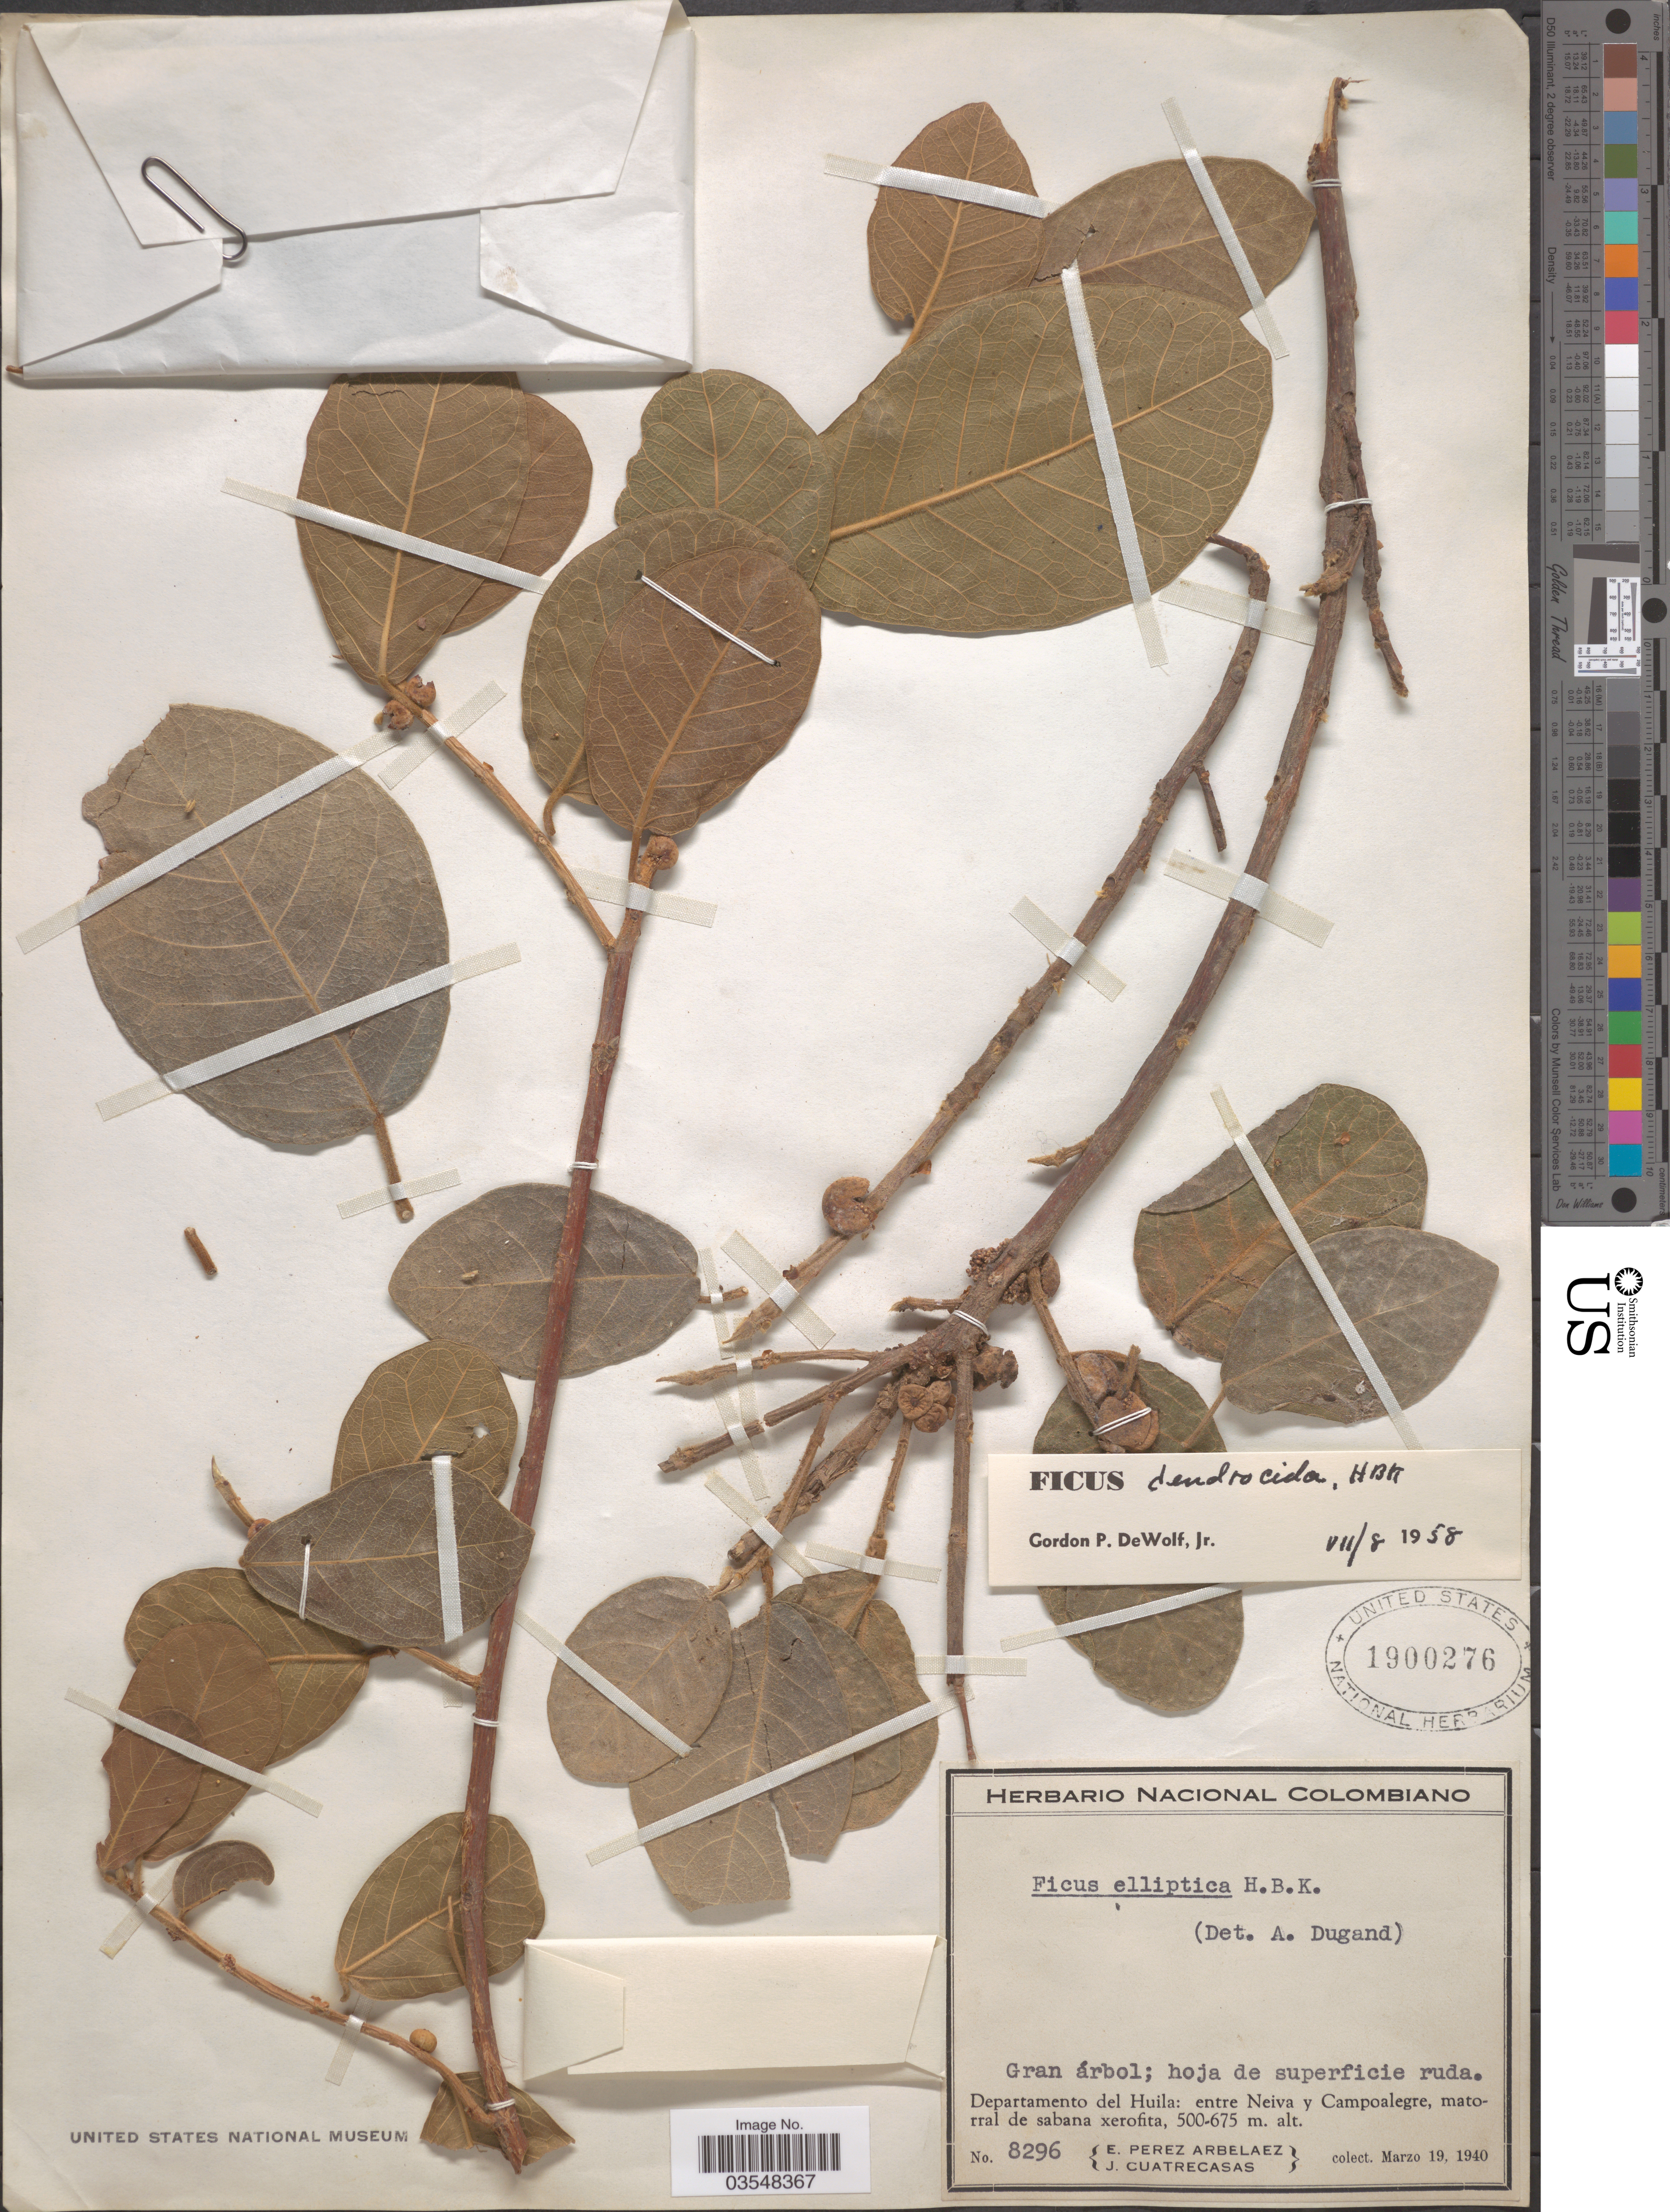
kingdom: Plantae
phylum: Tracheophyta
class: Magnoliopsida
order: Rosales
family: Moraceae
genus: Ficus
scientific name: Ficus dendrocida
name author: Kunth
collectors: E. Pérez Arbeláez & J. Cuatrecasas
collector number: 8296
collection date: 1940-03-19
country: Colombia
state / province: Huila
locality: Departamento del Huila: entre Neiva y Campoalegre.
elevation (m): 500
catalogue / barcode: US 1900276